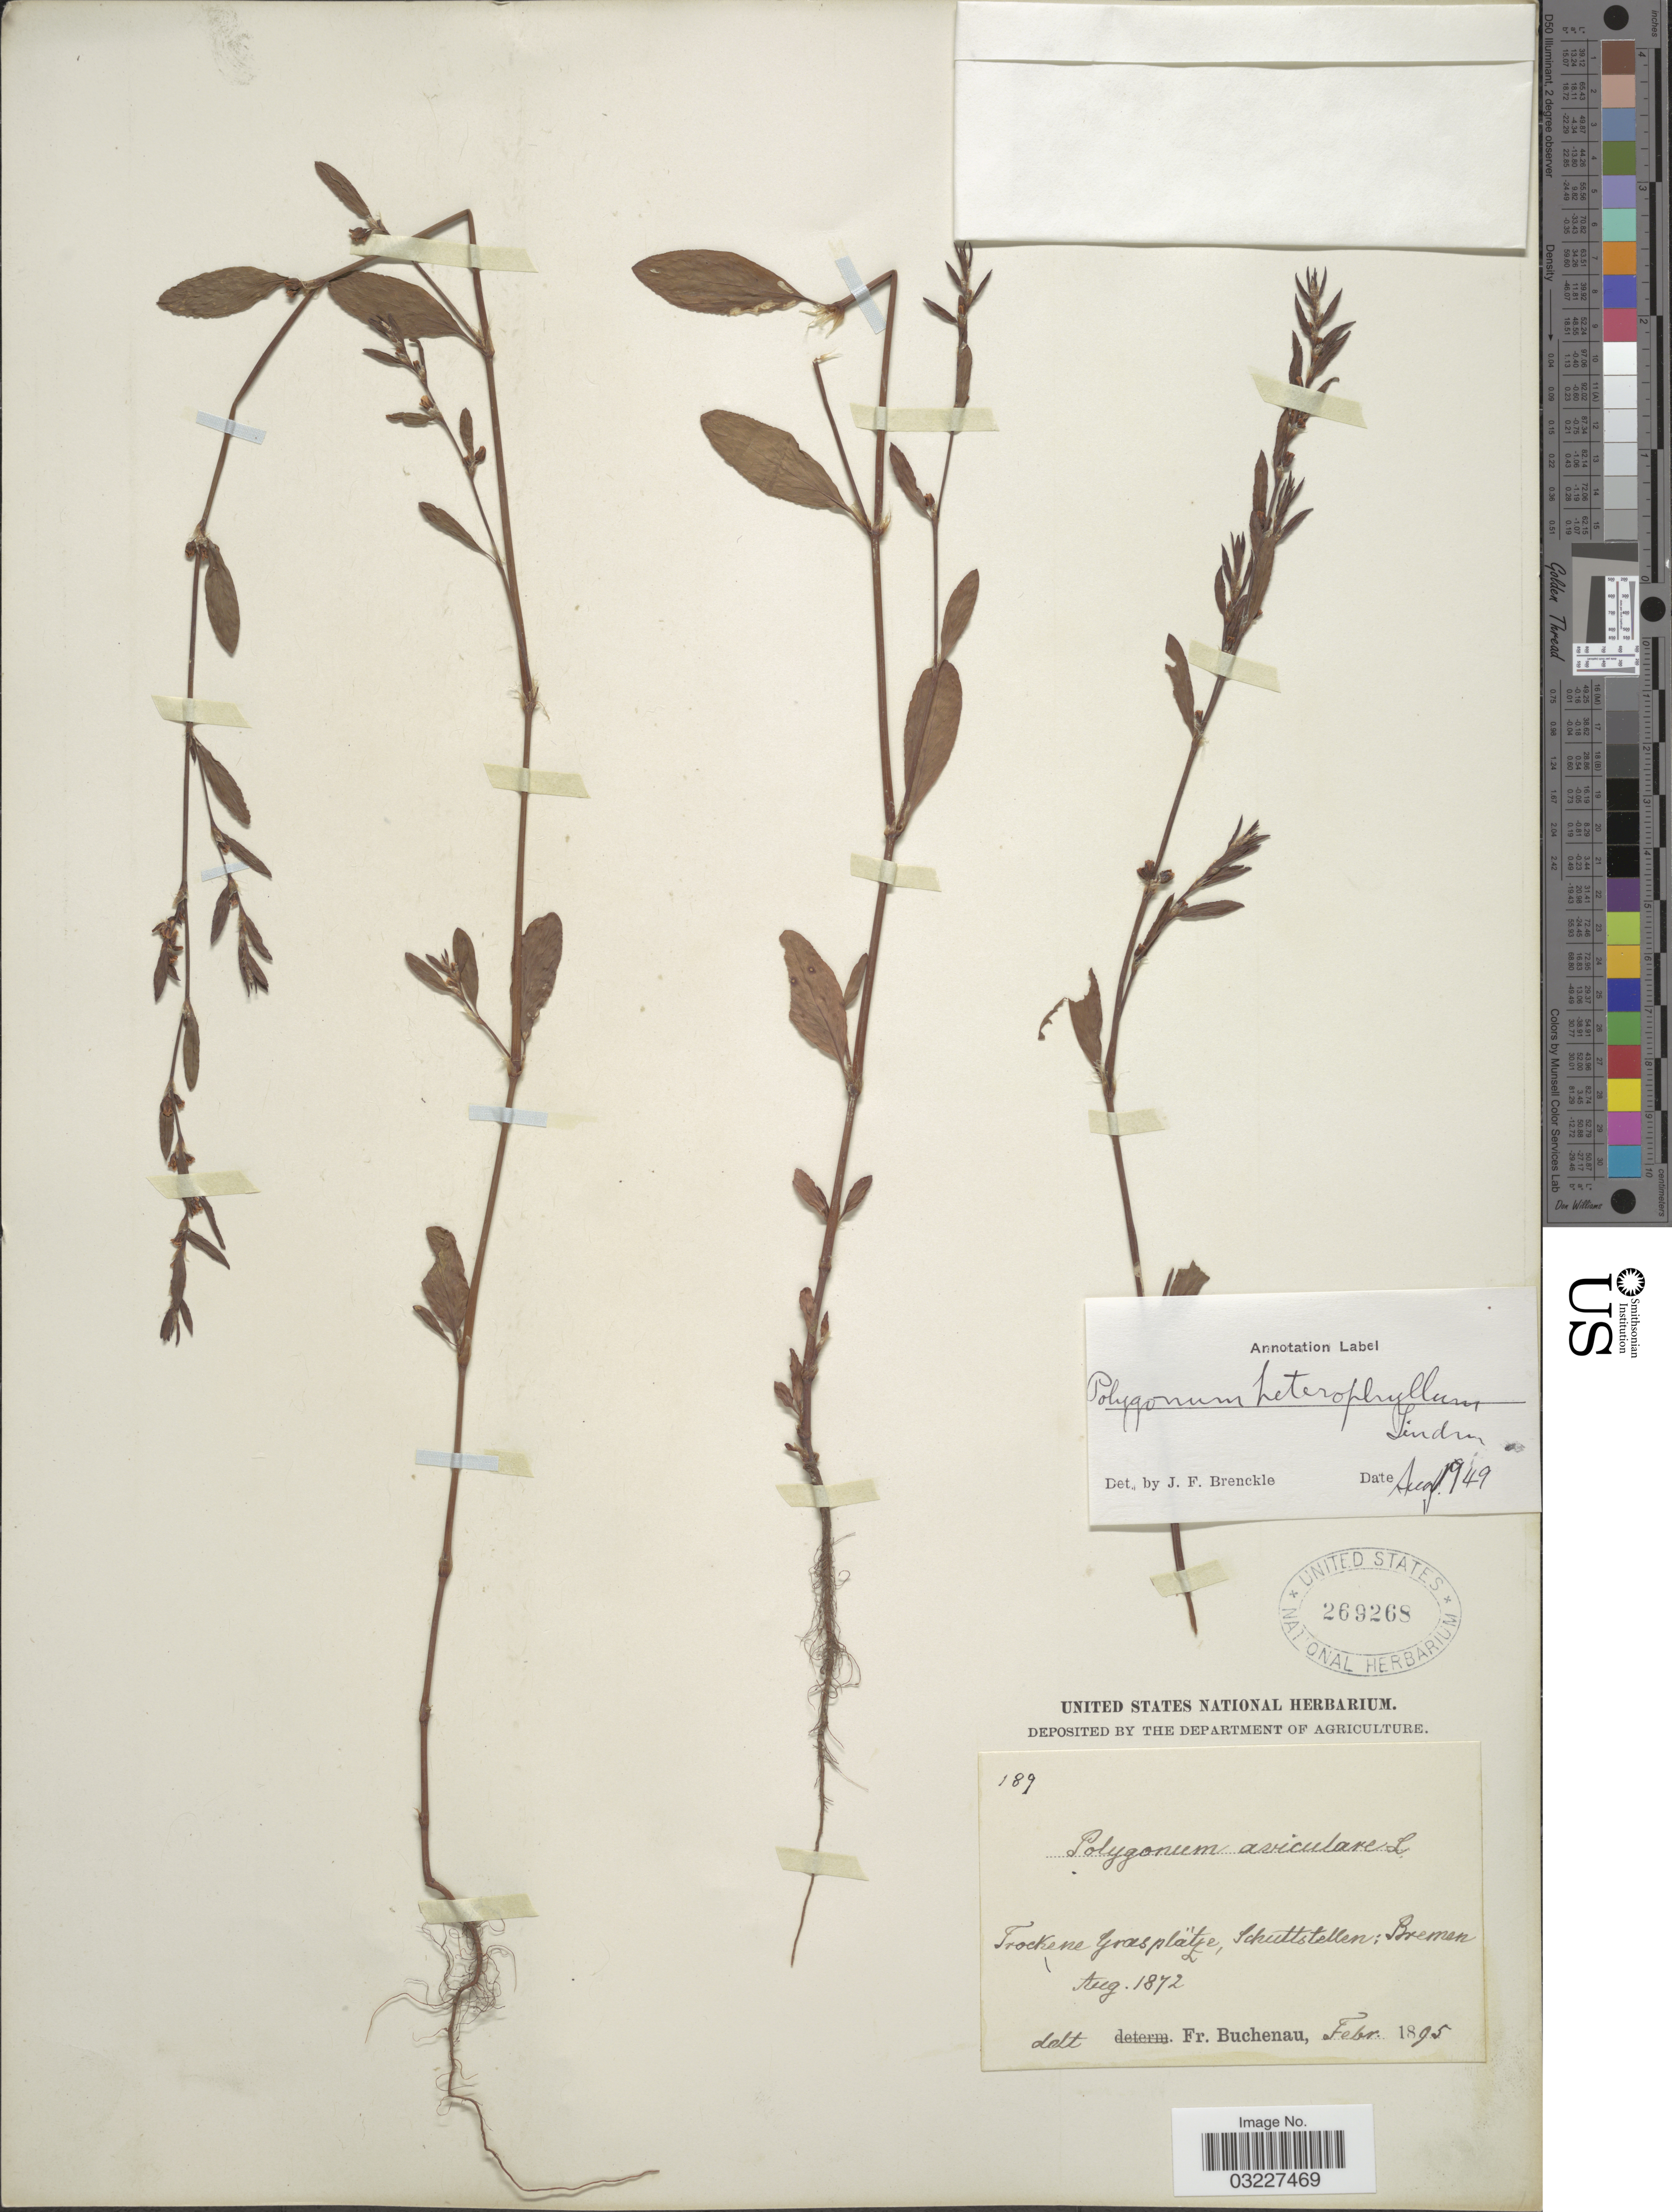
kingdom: Plantae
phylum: Tracheophyta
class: Magnoliopsida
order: Caryophyllales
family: Polygonaceae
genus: Polygonum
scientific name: Polygonum heterophyllum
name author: Lindm.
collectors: ex herb. United States National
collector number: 189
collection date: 1895-02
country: Germany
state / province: Bremen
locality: Trockene Grasplätze, Schuttstellen; Bremen.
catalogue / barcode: US 269268